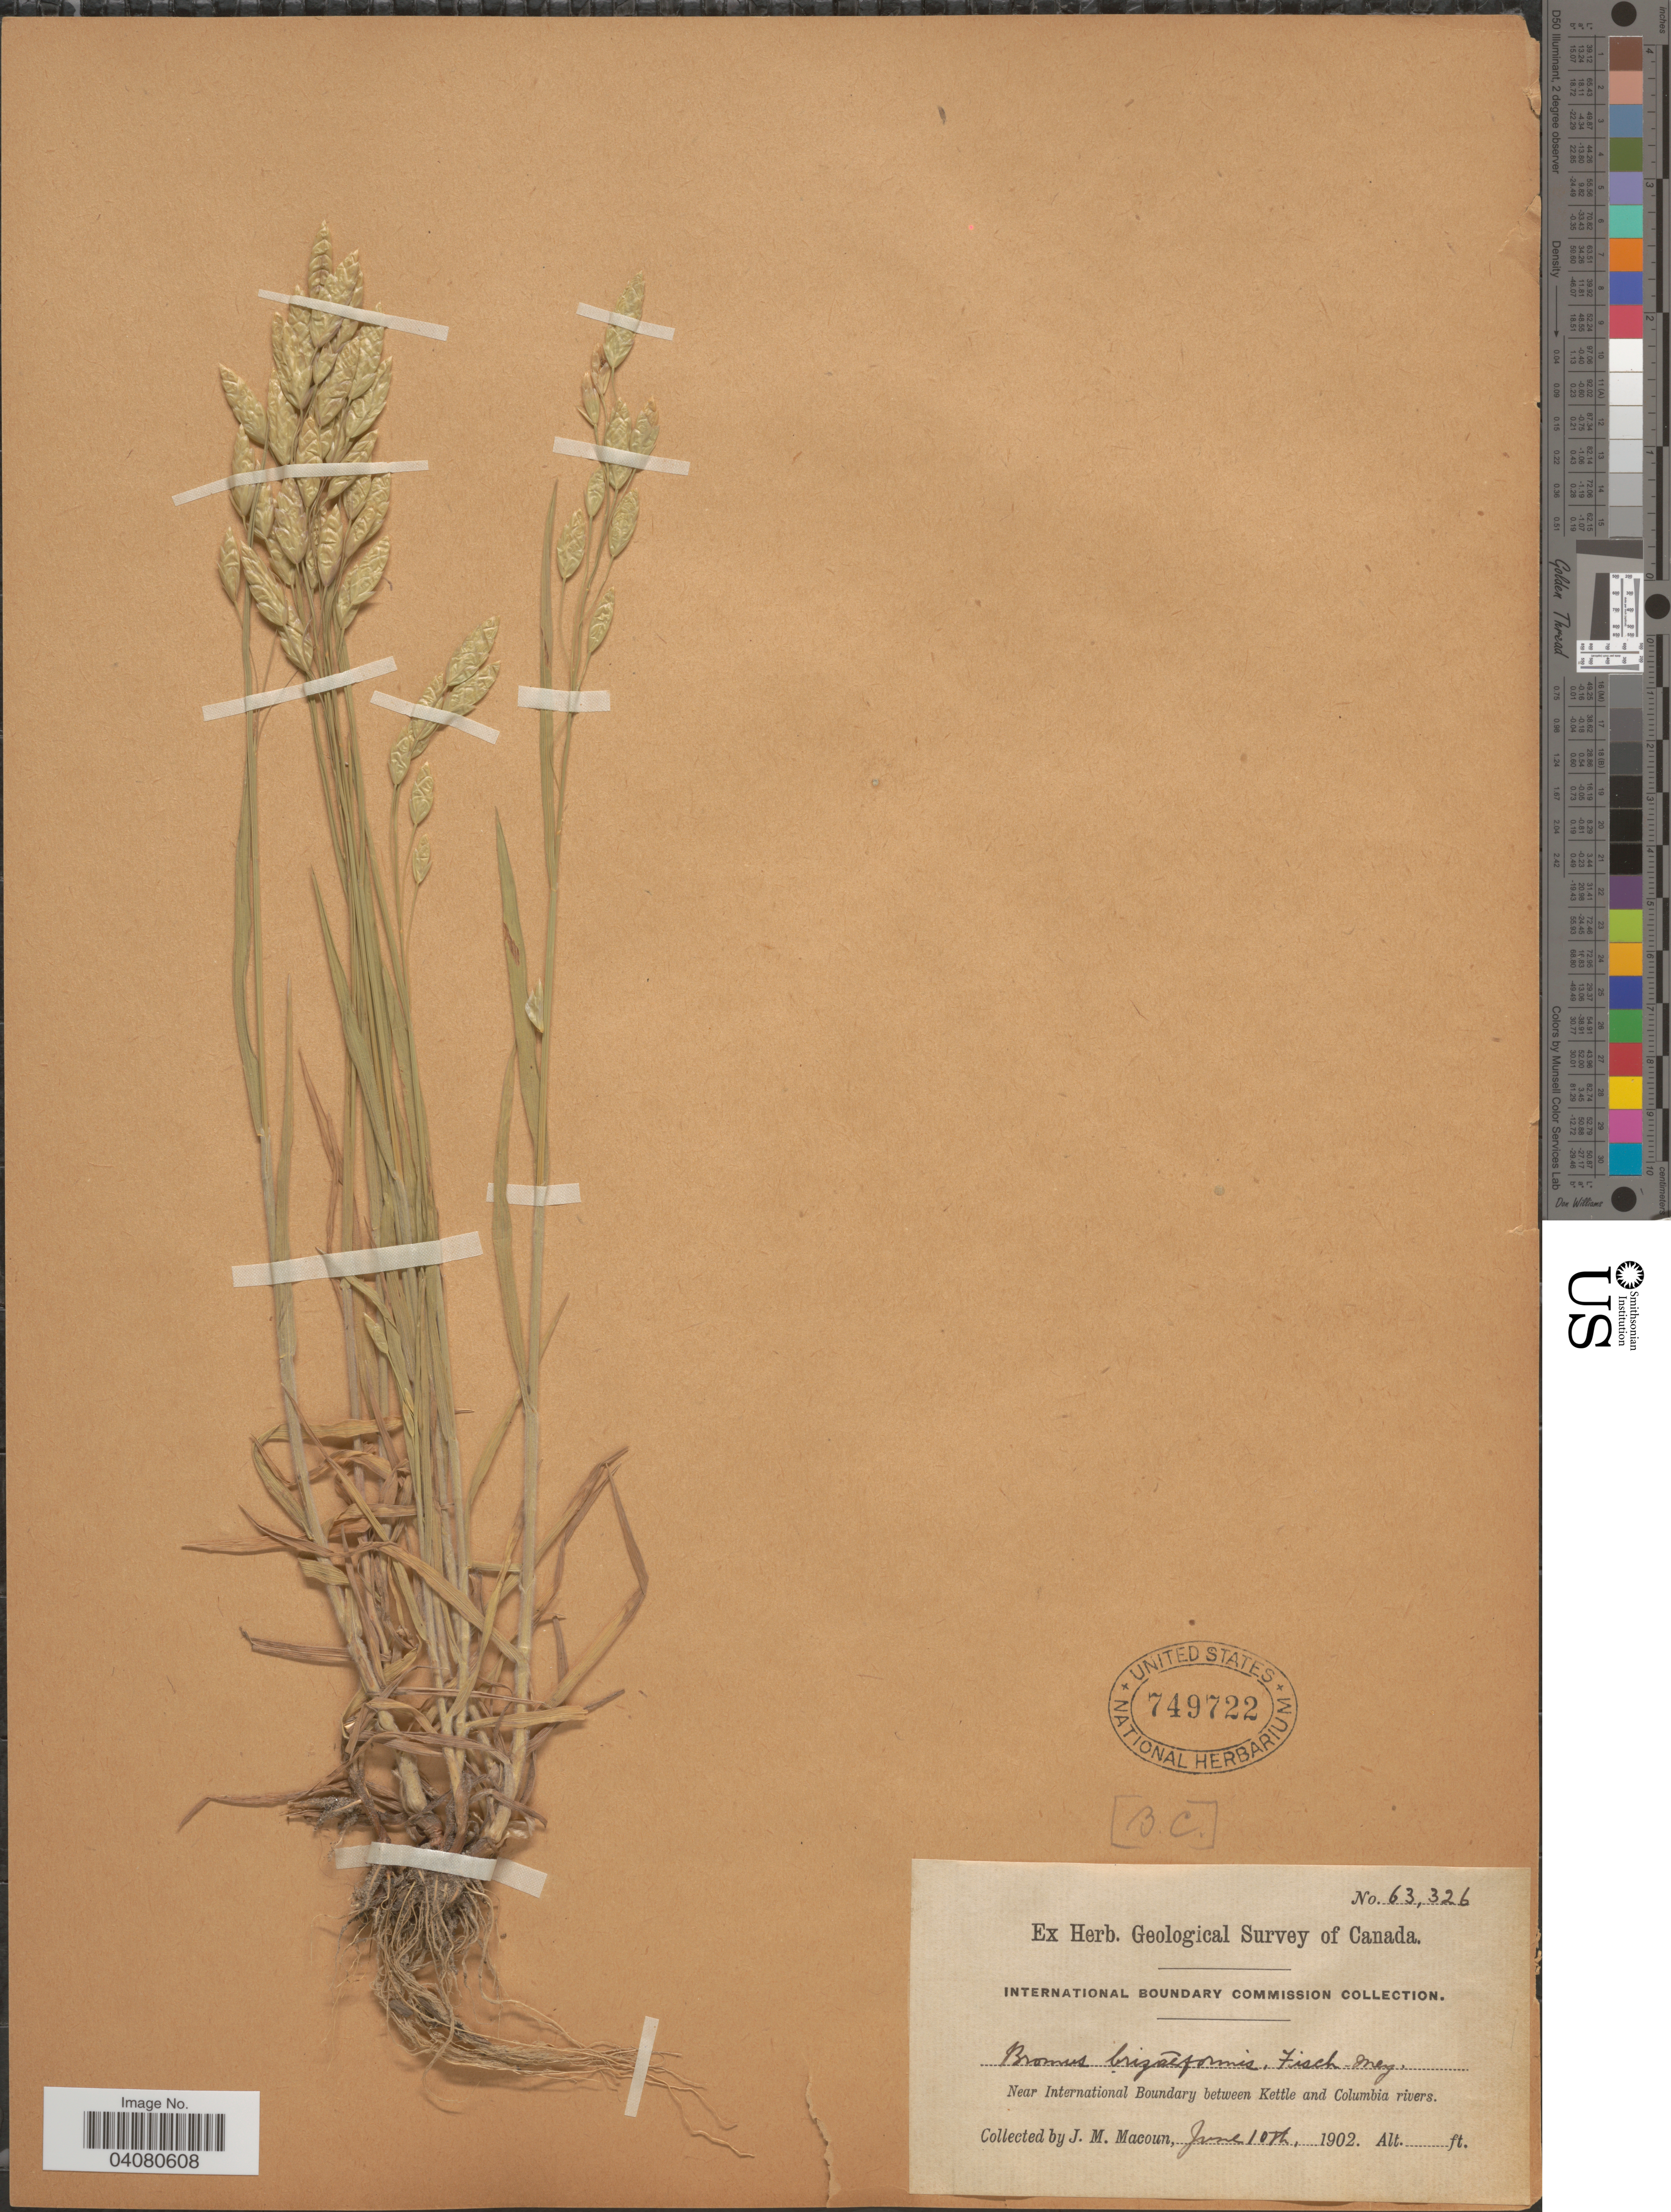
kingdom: Plantae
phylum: Tracheophyta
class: Liliopsida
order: Poales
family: Poaceae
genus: Bromus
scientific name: Bromus briziformis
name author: Fisch. & C.A. Mey.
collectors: J. M. Macoun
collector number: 63326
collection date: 1902-06-10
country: Canada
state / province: British Columbia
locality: Herb. Geological Survey of Canada. Near International Boundary between Kettle and Columbia rivers.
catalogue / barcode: US 749722